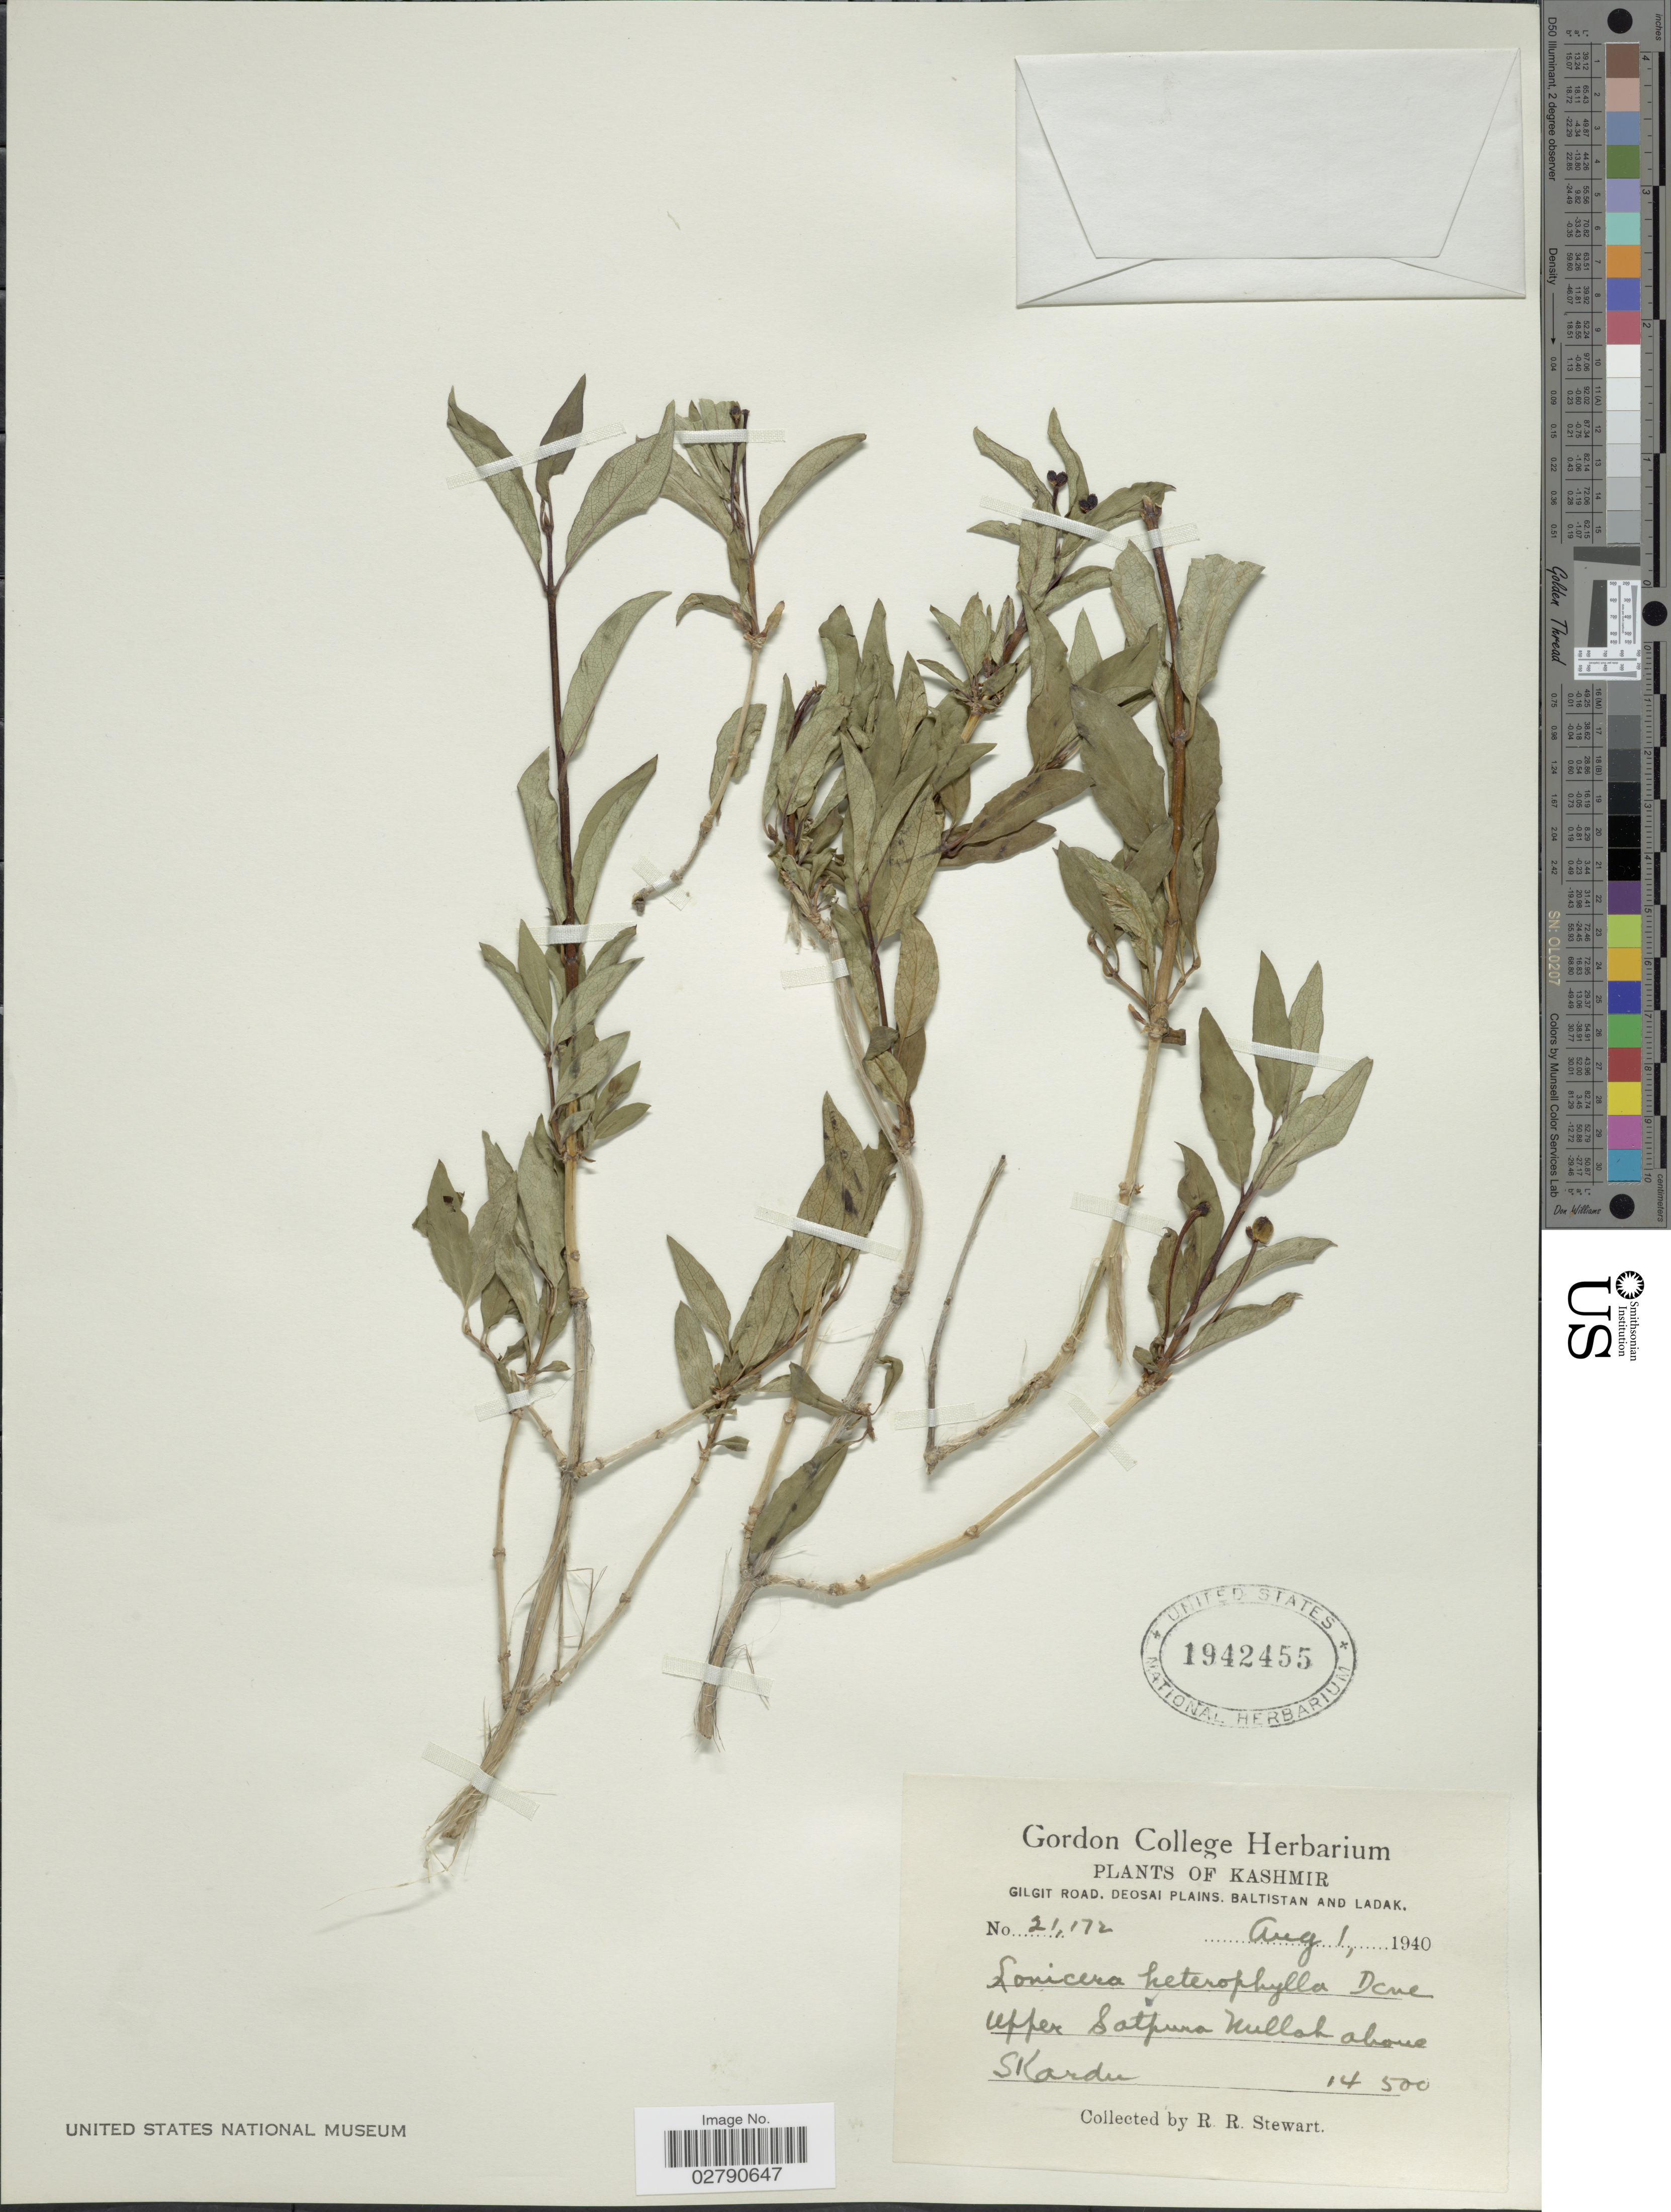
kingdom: Plantae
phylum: Tracheophyta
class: Magnoliopsida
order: Dipsacales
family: Caprifoliaceae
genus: Lonicera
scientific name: Lonicera heterophylla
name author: Decne.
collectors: R. R. Stewart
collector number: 21172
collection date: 1940-08-01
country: Pakistan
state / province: Gilgit-Baltistan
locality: Kashmir. Gilgit Road, Deosai Plains, Baltistan and Ladak. Upper Satpura Nullah above Skardu.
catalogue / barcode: US 1942455